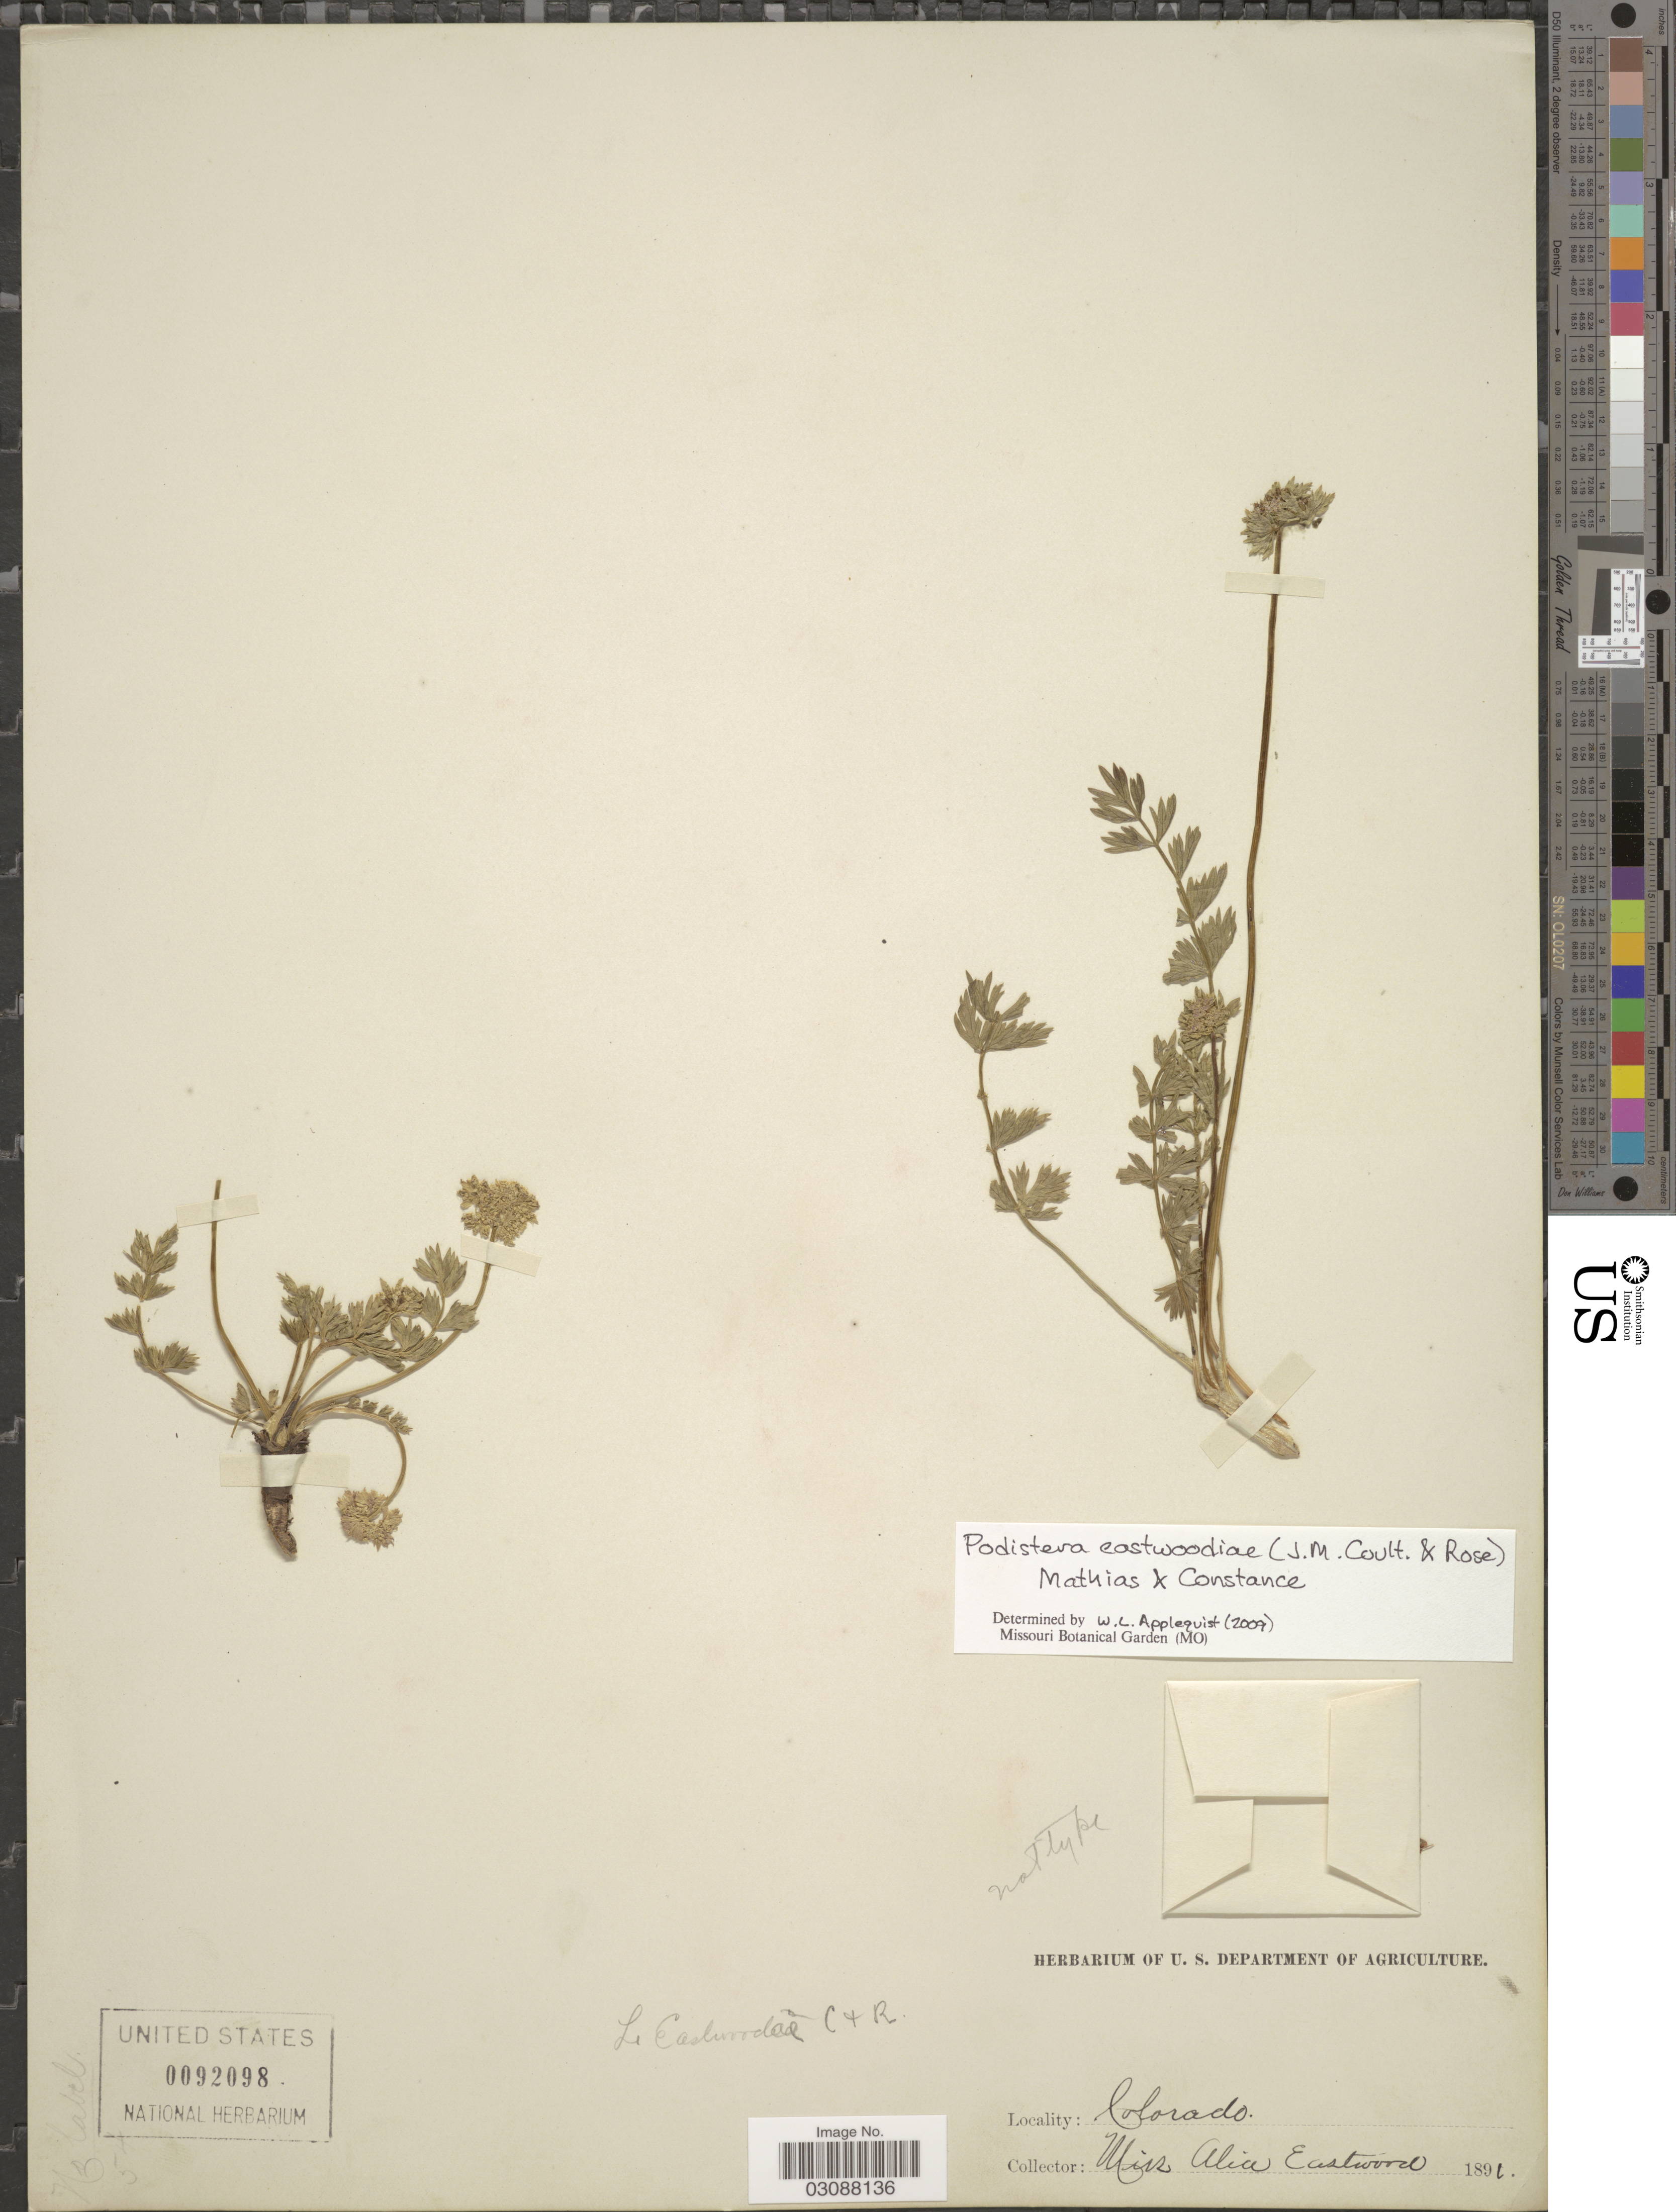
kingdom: Plantae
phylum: Tracheophyta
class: Magnoliopsida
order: Apiales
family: Apiaceae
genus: Podistera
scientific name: Podistera eastwoodiae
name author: (J.M. Coult. & Rose) Mathias & Constance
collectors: A. Eastwood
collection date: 1891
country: United States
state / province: Colorado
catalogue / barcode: US 92098